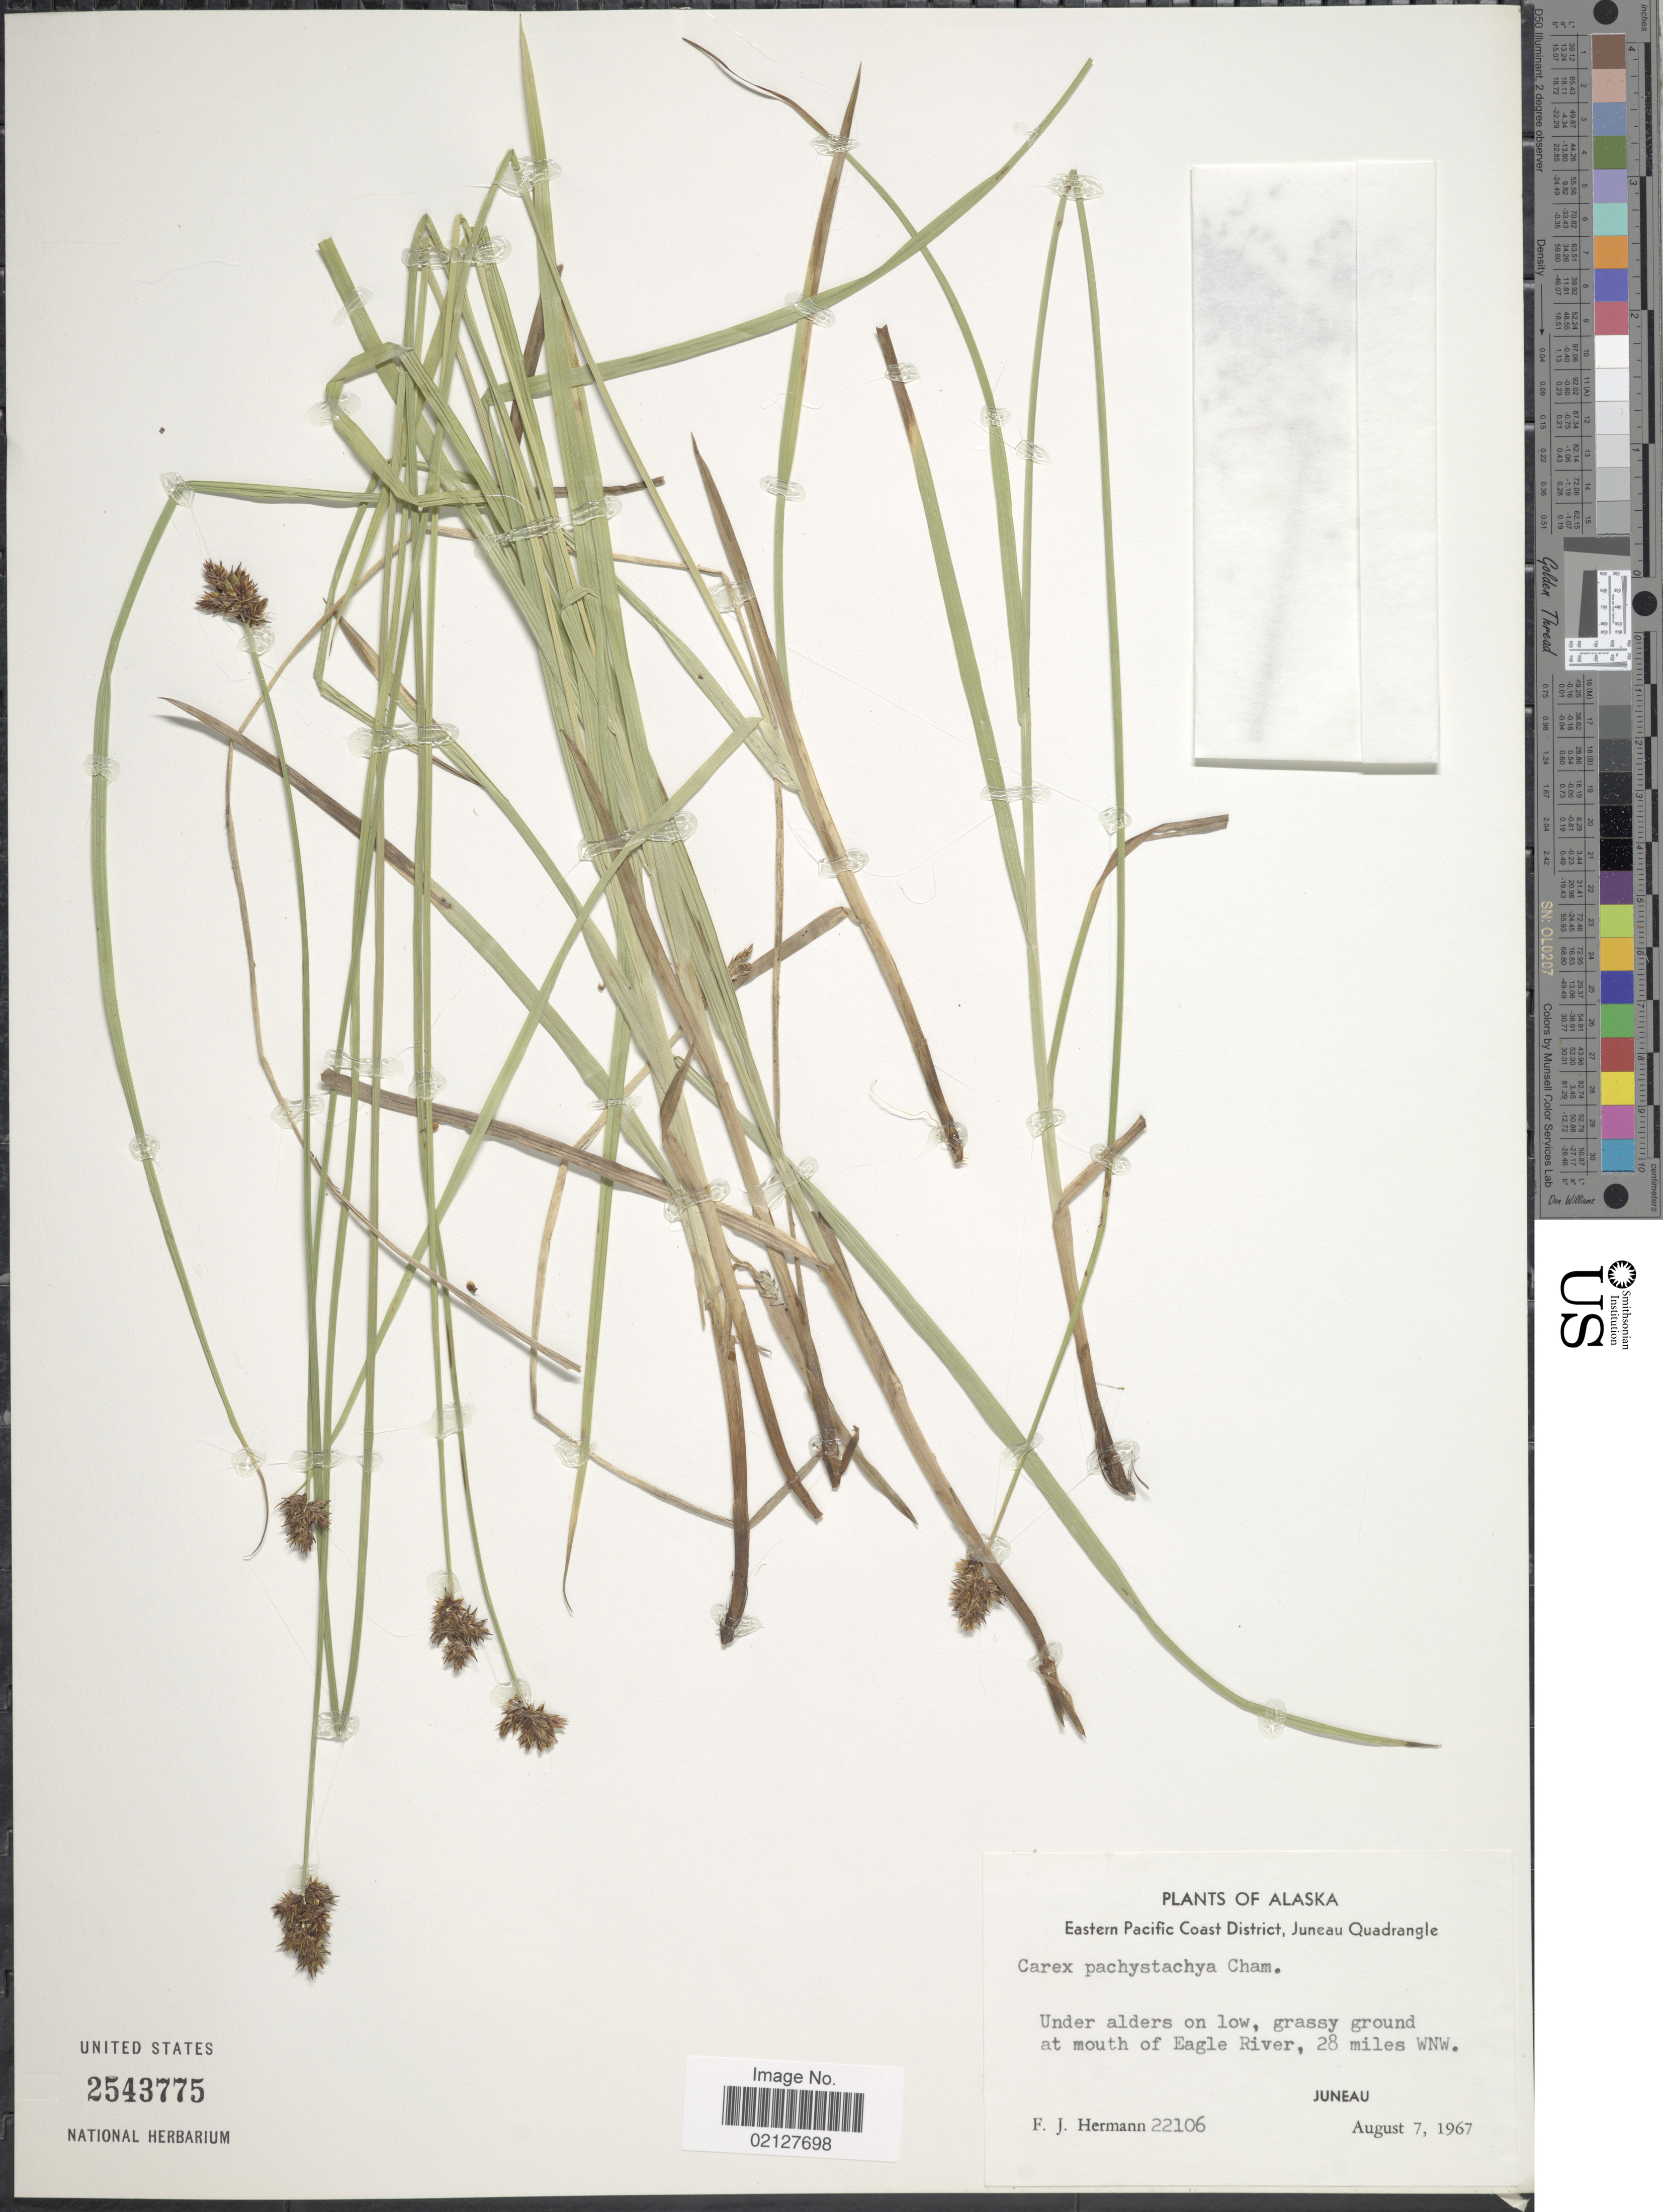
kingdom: Plantae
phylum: Tracheophyta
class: Liliopsida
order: Poales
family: Cyperaceae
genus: Carex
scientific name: Carex pachystachya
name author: Cham. ex Steud.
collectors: F. J. Hermann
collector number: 22106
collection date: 1967-08-07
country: United States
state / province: Alaska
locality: Eastern Pacific Coast District, Juneau Quadrangle. at mouth of Eagle River, 28 miles WNW. Juneau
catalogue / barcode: US 2543775